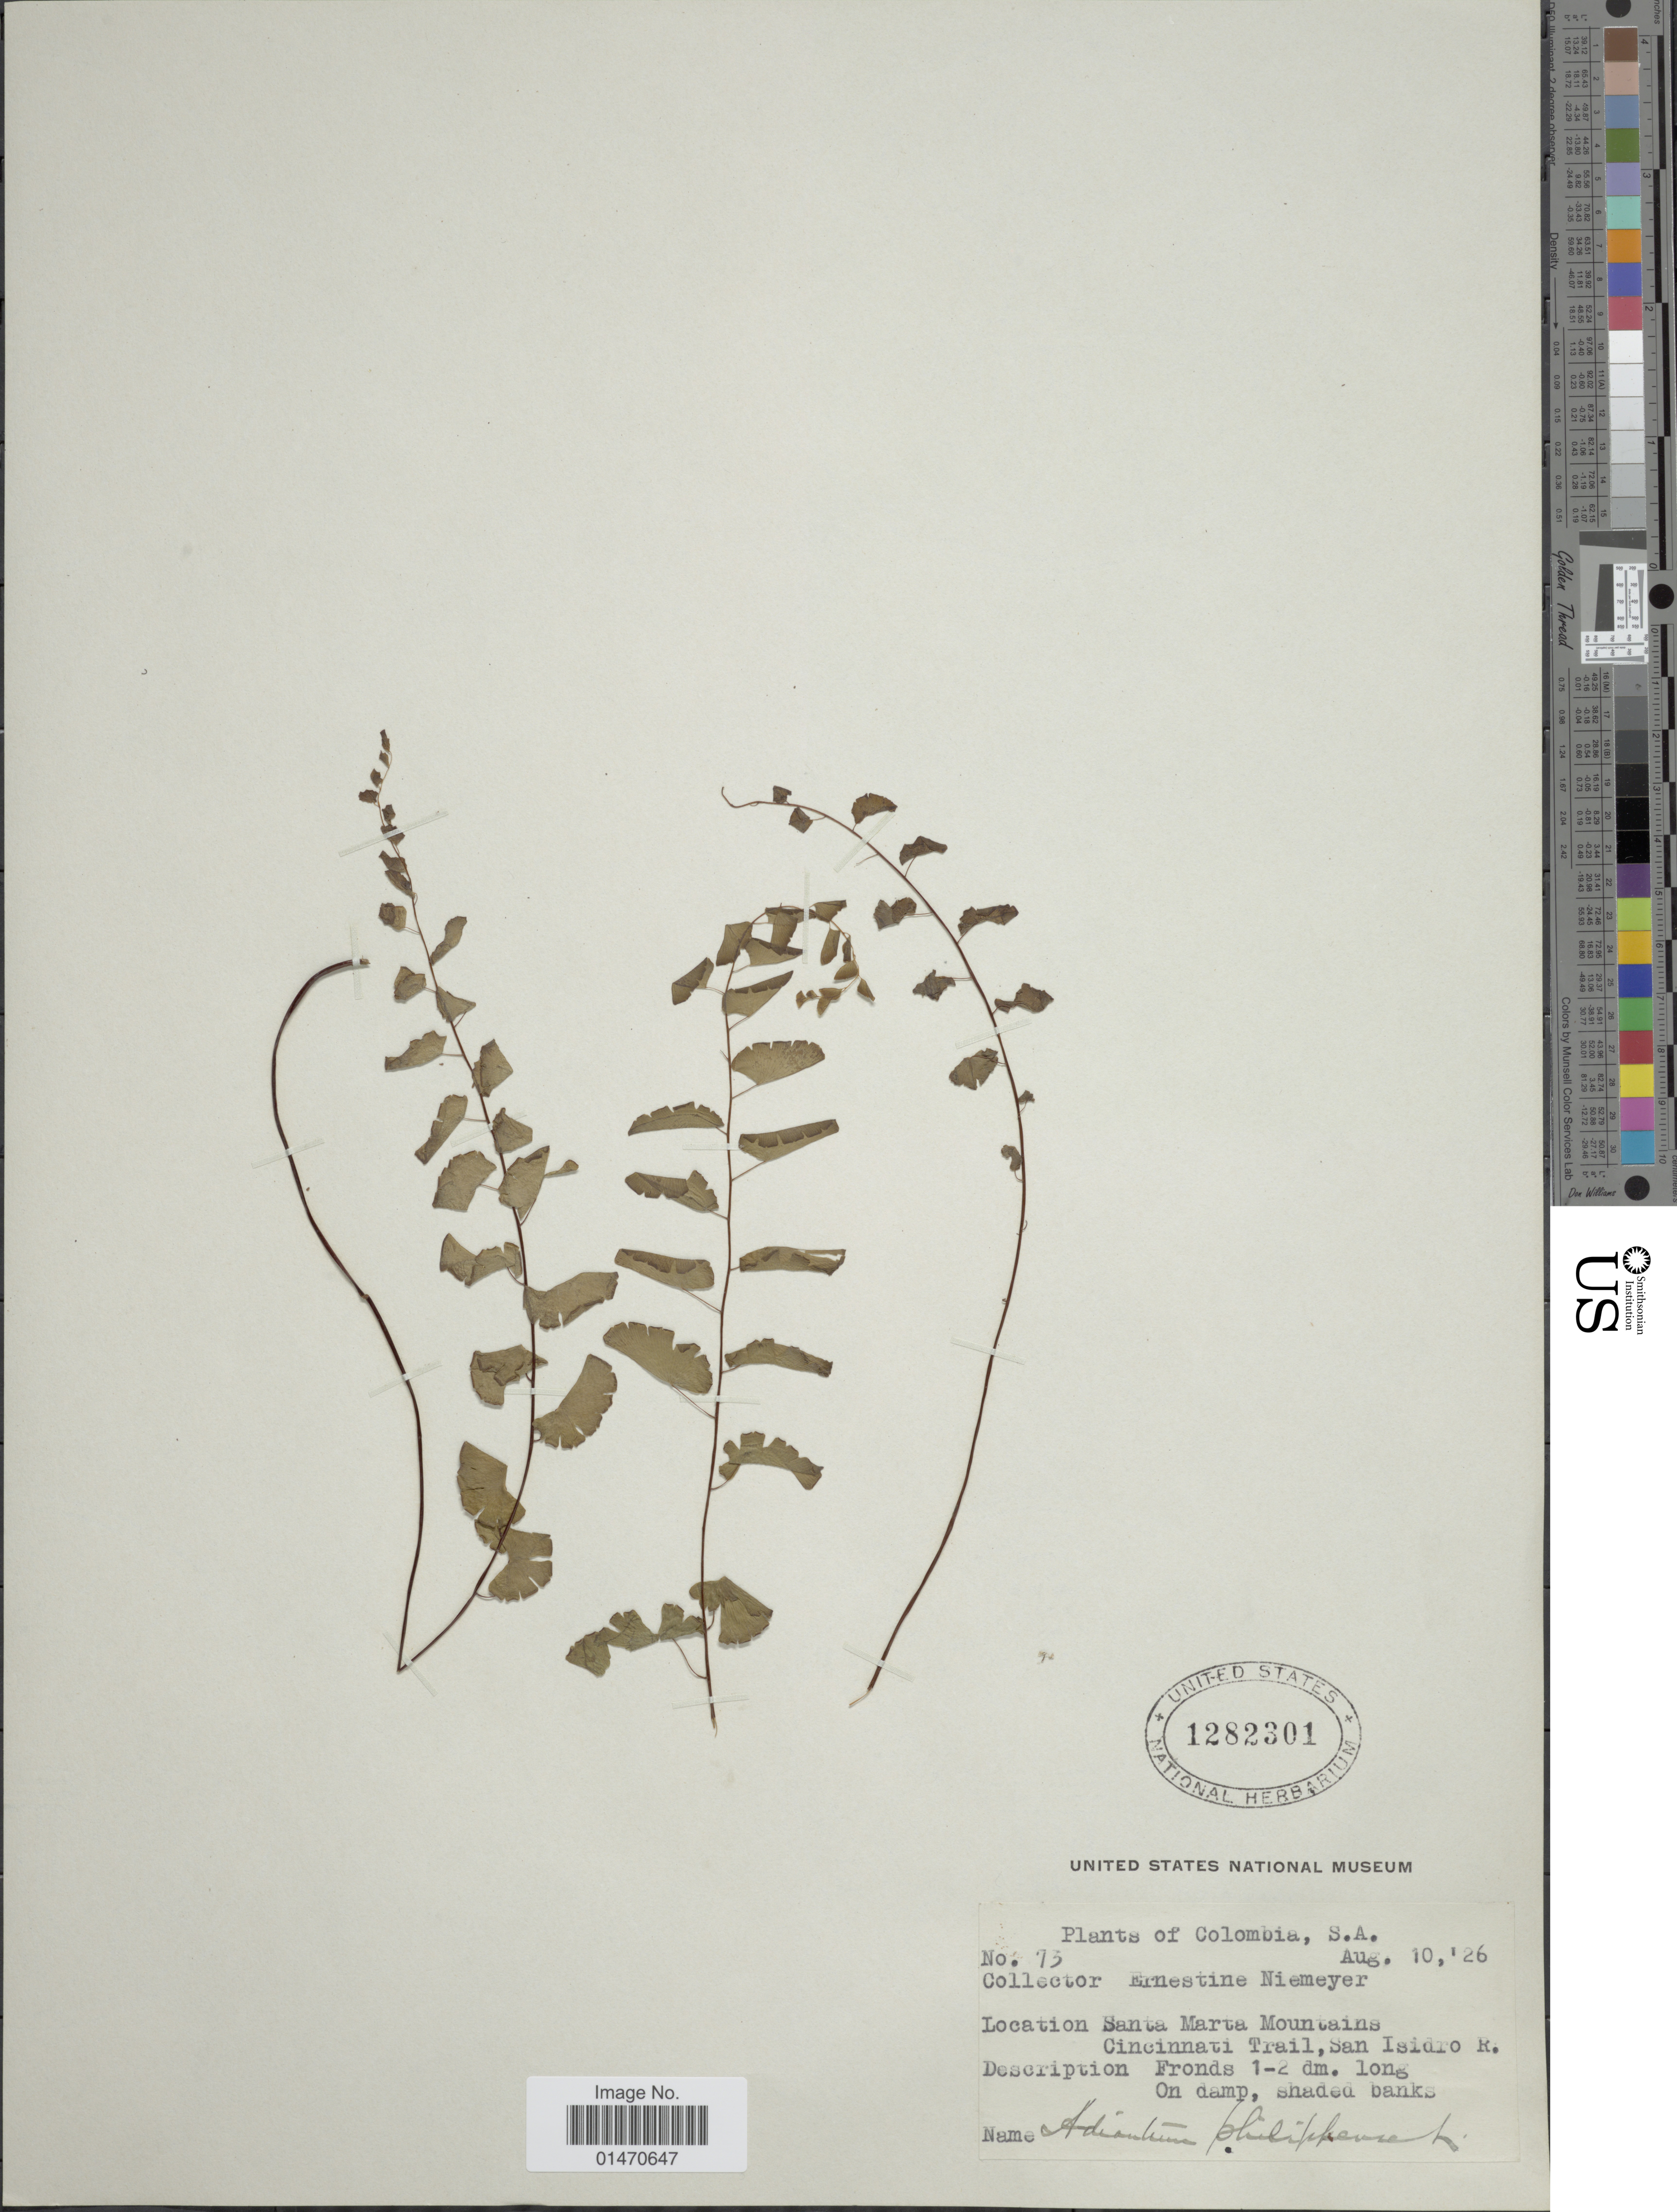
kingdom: Plantae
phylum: Tracheophyta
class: Polypodiopsida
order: Polypodiales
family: Pteridaceae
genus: Adiantum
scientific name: Adiantum lunulatum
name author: Burm. f.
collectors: E. Niemeyer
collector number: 73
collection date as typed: Transcribed d/m/y: 10/8/26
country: Colombia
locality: Colombia, S.A., Santa Marta Mountains, Cincinnati Trail, San Isidro R.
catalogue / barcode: US 1282301